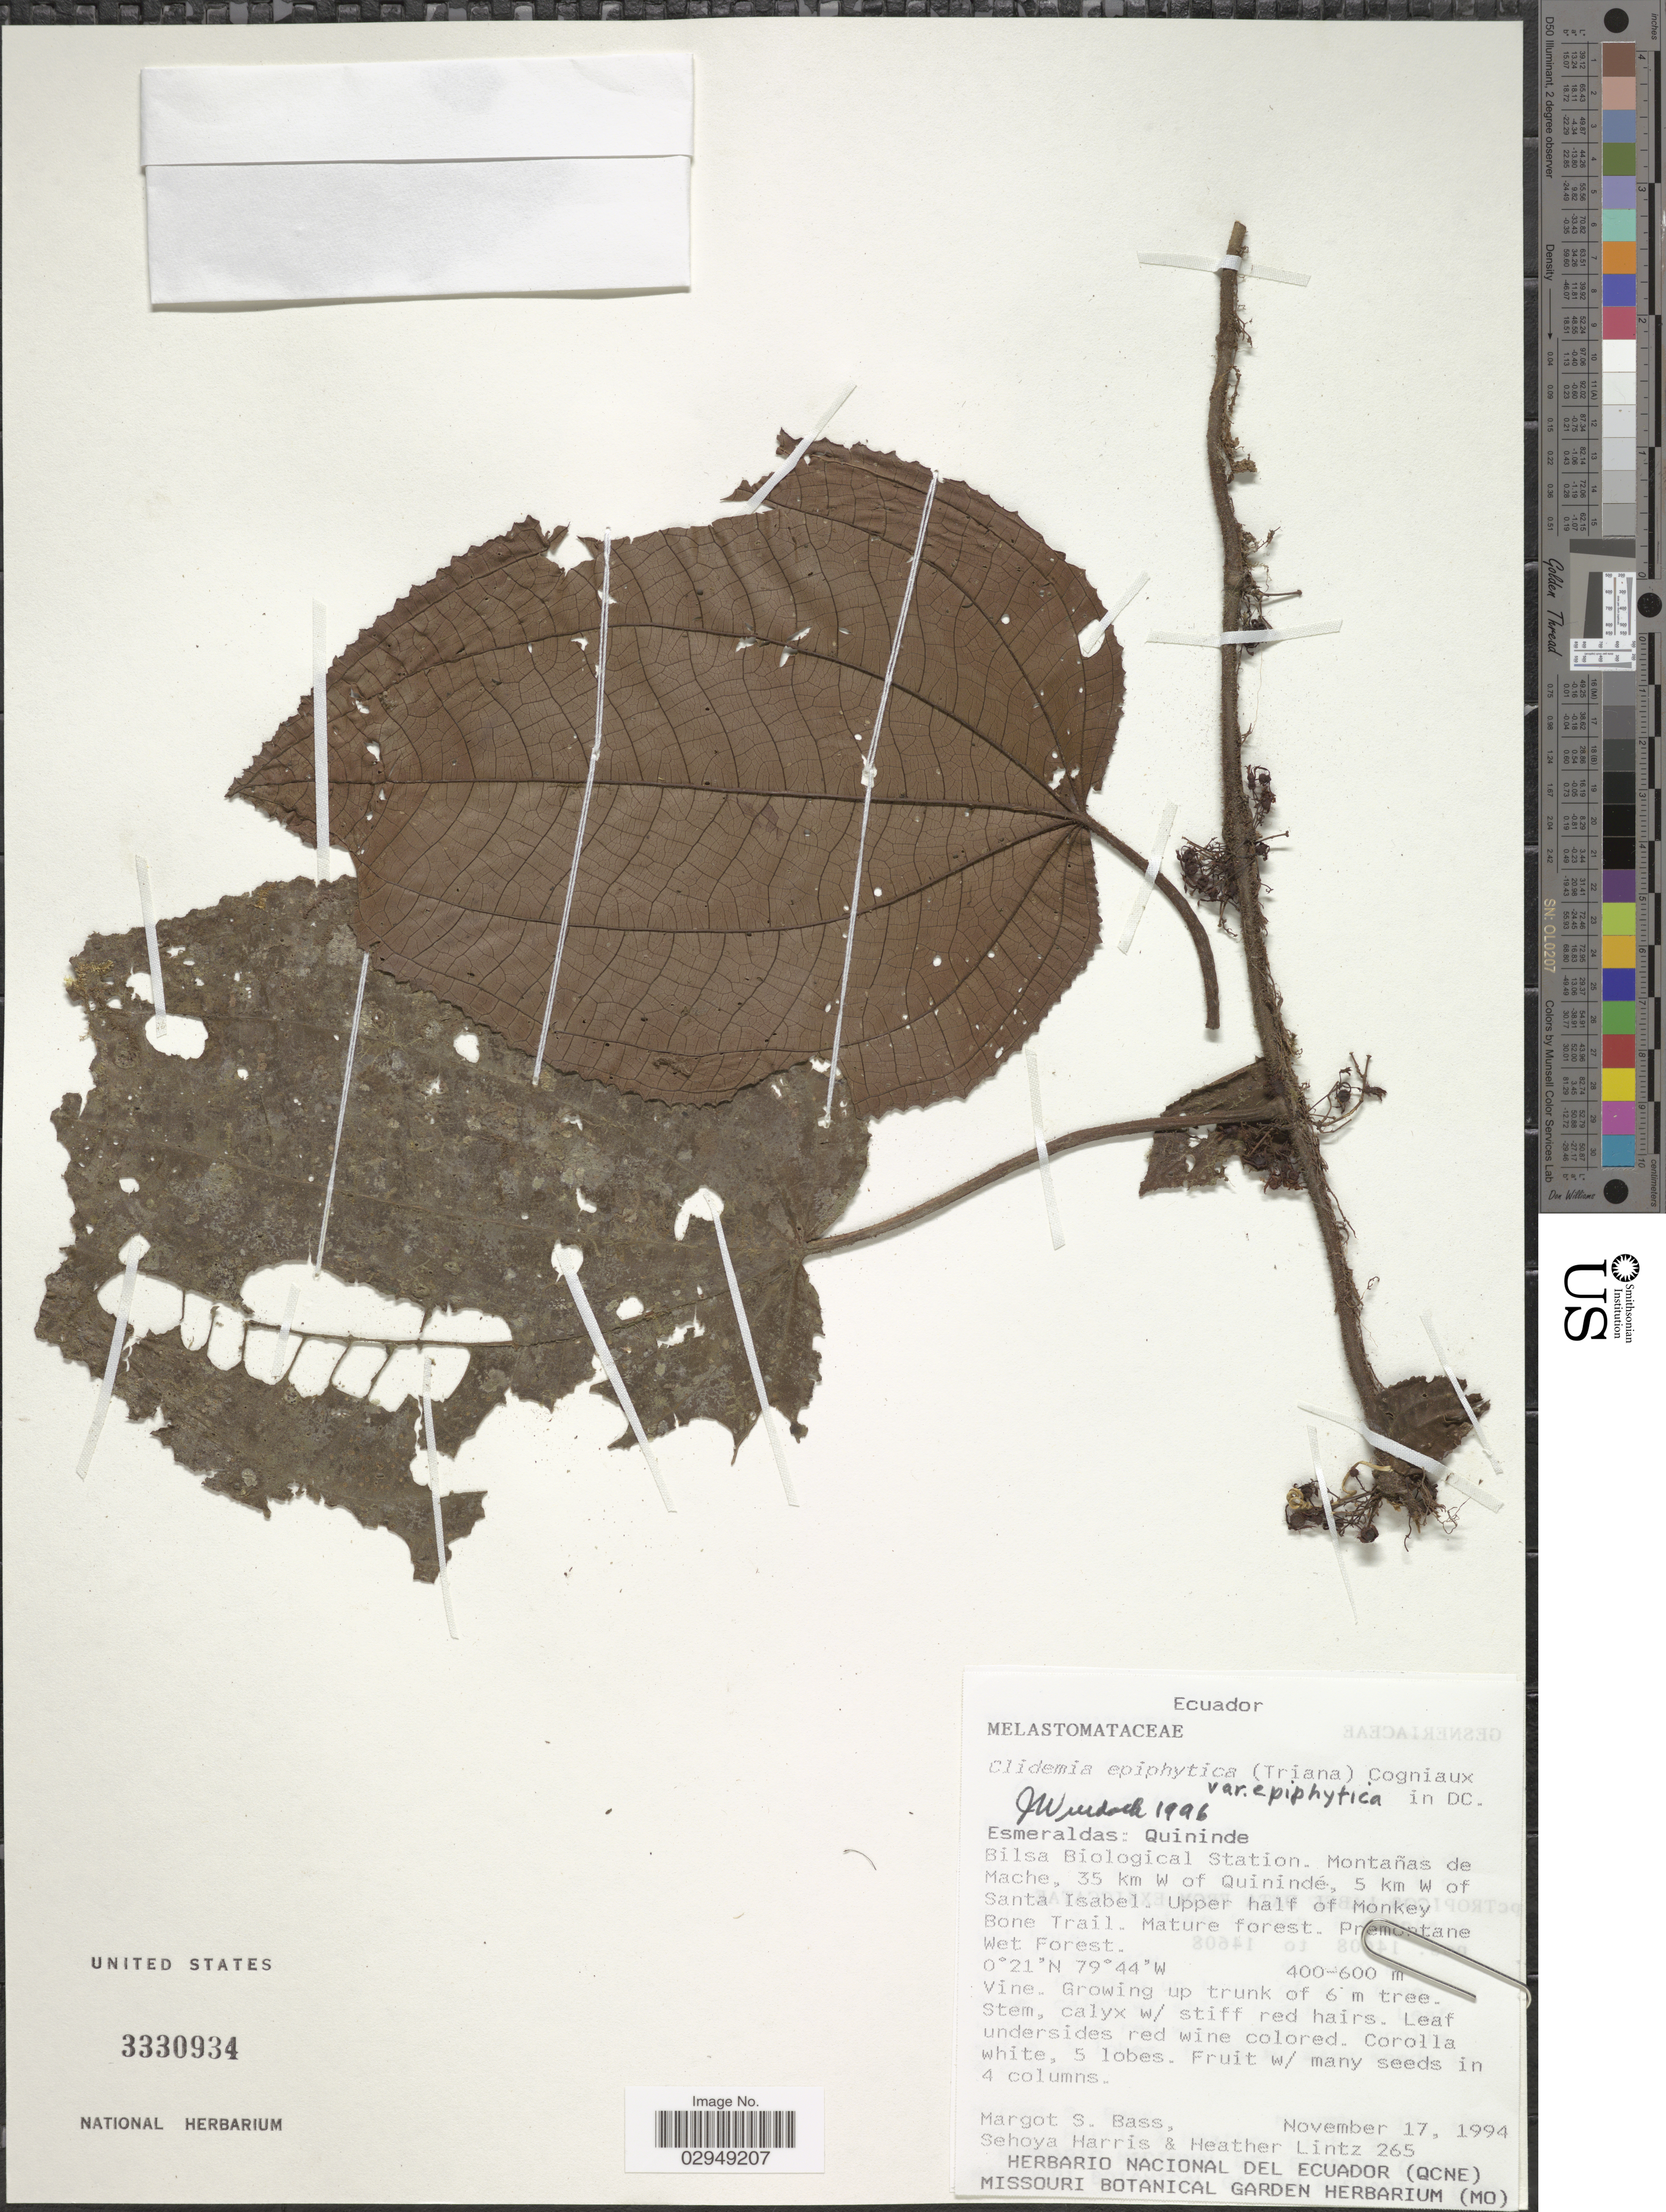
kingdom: Plantae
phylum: Tracheophyta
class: Magnoliopsida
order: Myrtales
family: Melastomataceae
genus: Clidemia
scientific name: Clidemia epiphytica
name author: (Triana) Cogn.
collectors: M. Bass, S. Harris & H. Lintz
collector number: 265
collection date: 1994-11-17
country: Ecuador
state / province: Esmeraldas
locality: Quininde, Bilsa Biological Station, Montañas de Mache, 35 km W of Quinindé, 5 km W of Santa Isabel, Upper half of Monkey Bone Trail.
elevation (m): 400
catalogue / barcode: US 3330934